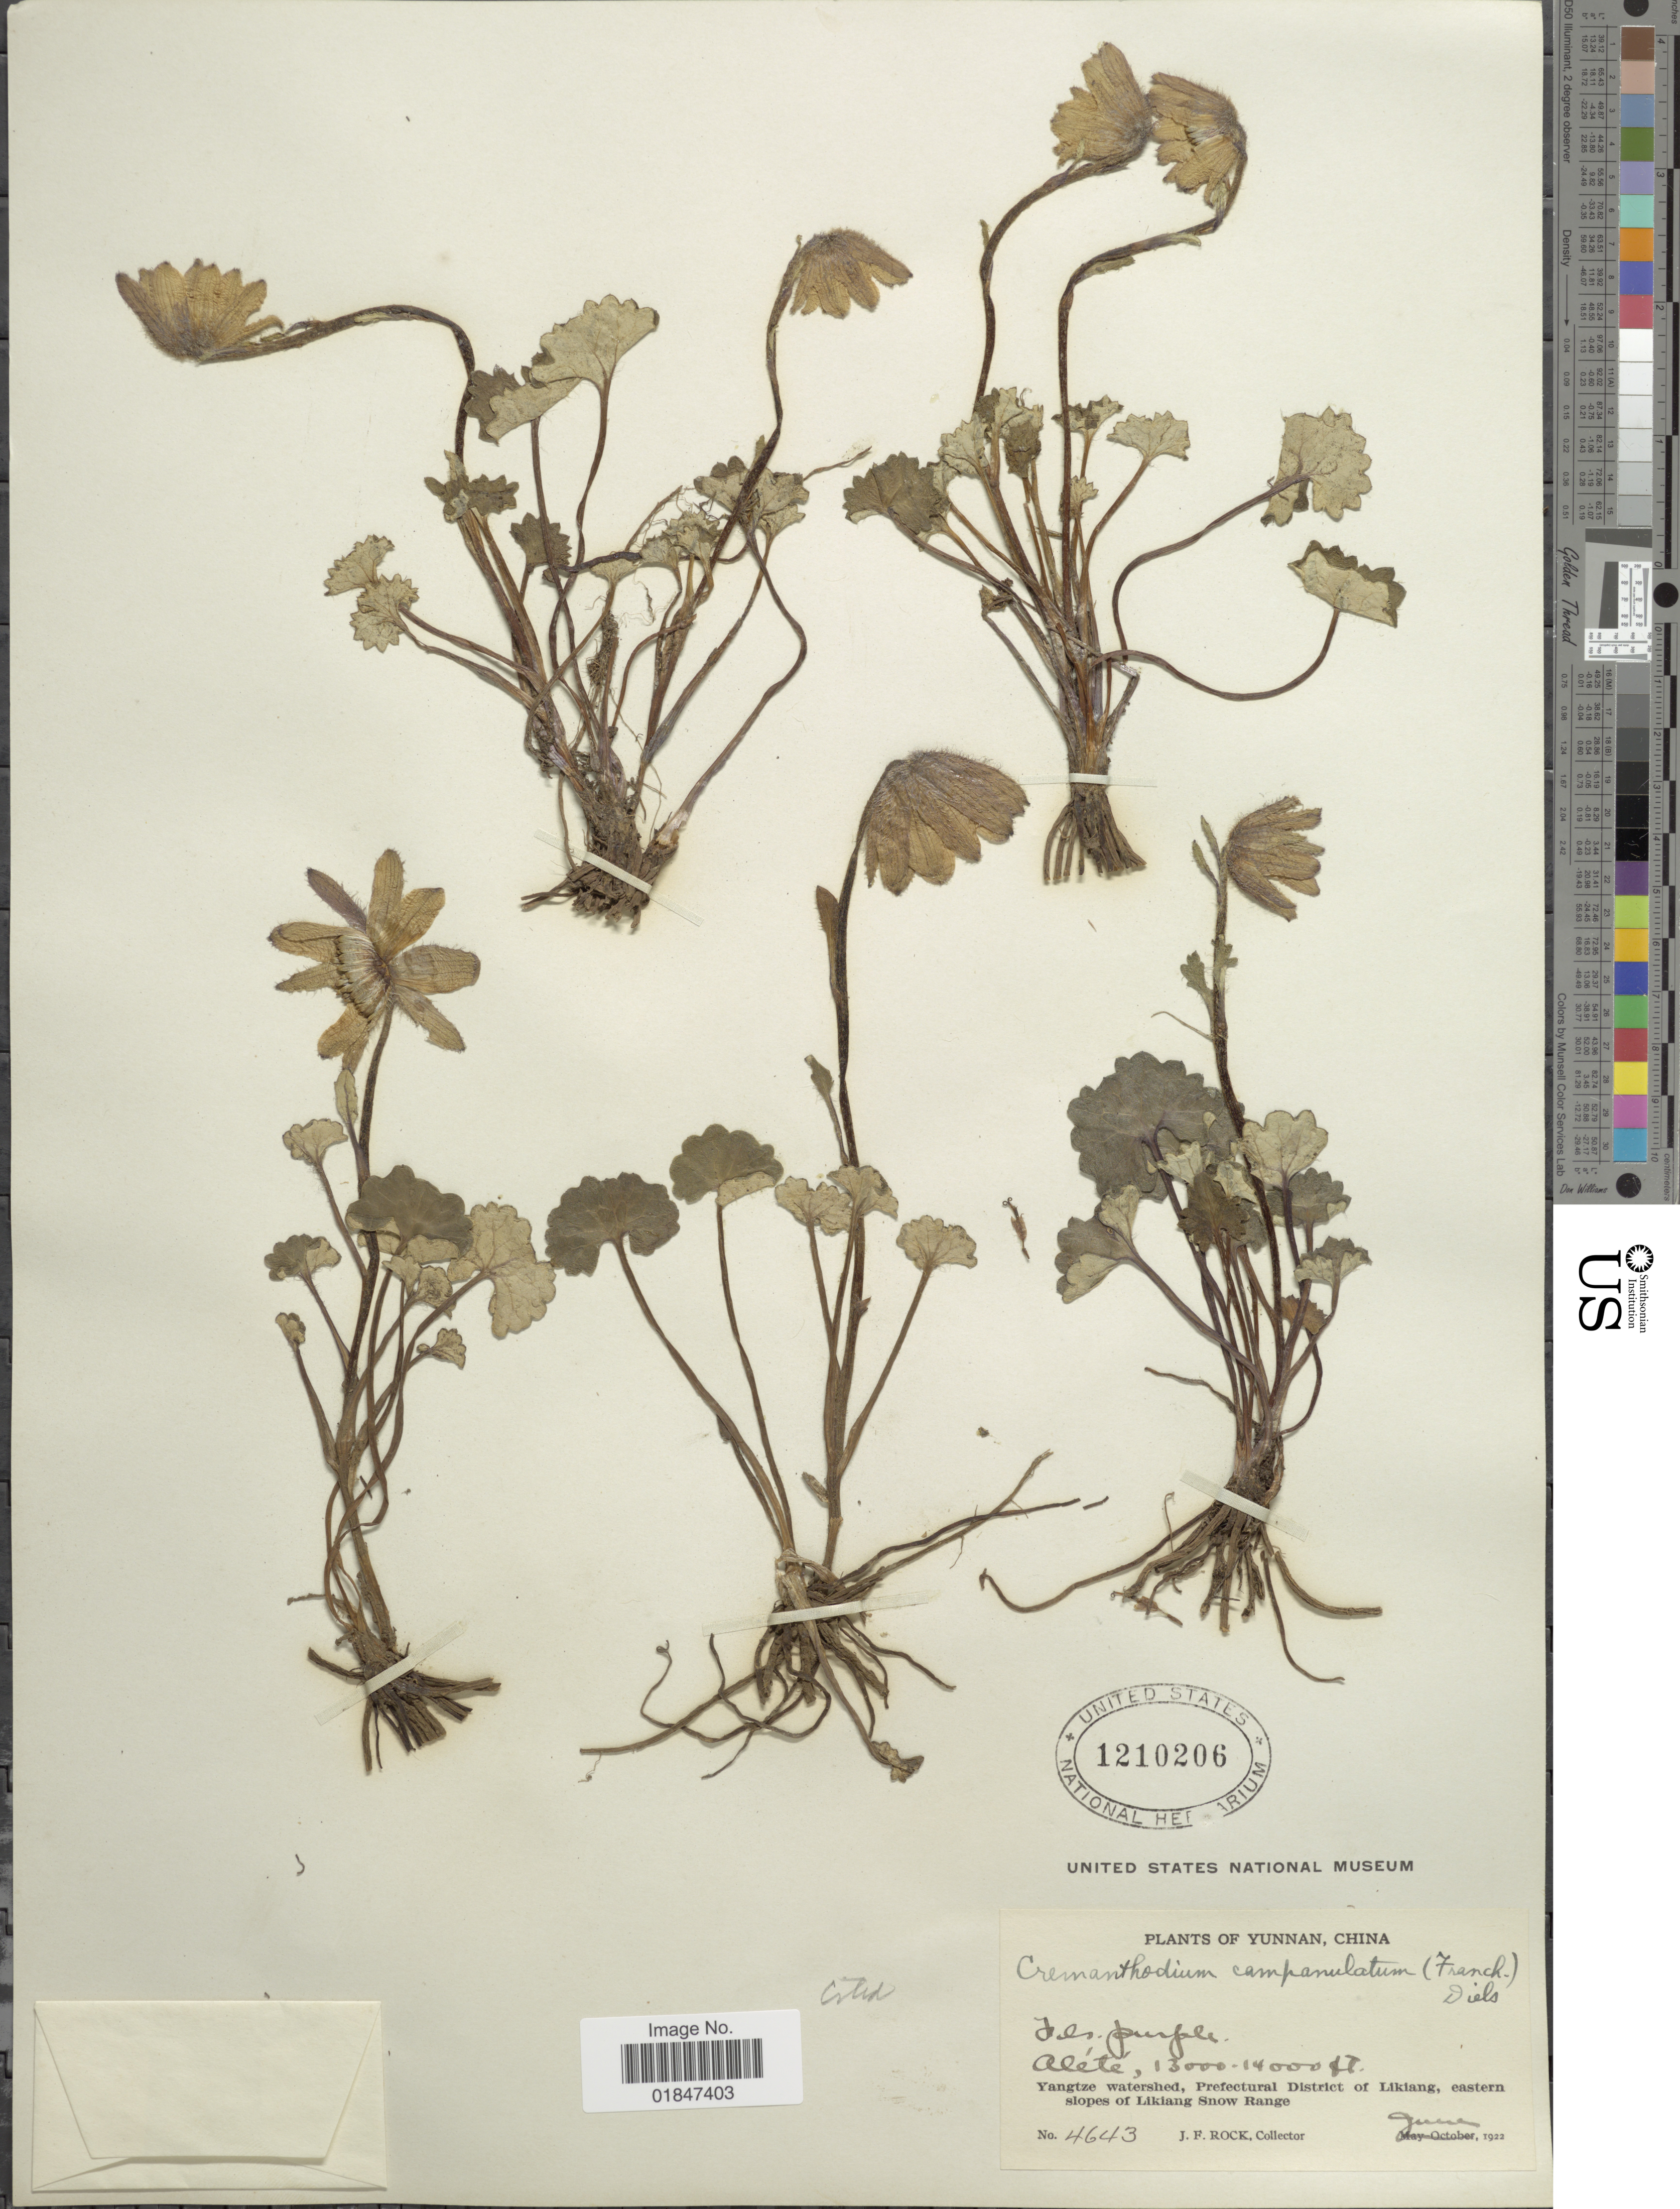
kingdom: Plantae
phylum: Tracheophyta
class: Magnoliopsida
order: Asterales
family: Asteraceae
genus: Cremanthodium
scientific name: Cremanthodium campanulatum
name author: Diels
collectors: J. Rock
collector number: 4643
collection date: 1922-06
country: China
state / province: Yunnan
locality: Alete, Yangtze watershed, Prefectural District of Likiang, eastern slopes of Likiang Snow Range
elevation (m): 3962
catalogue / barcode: US 1210206